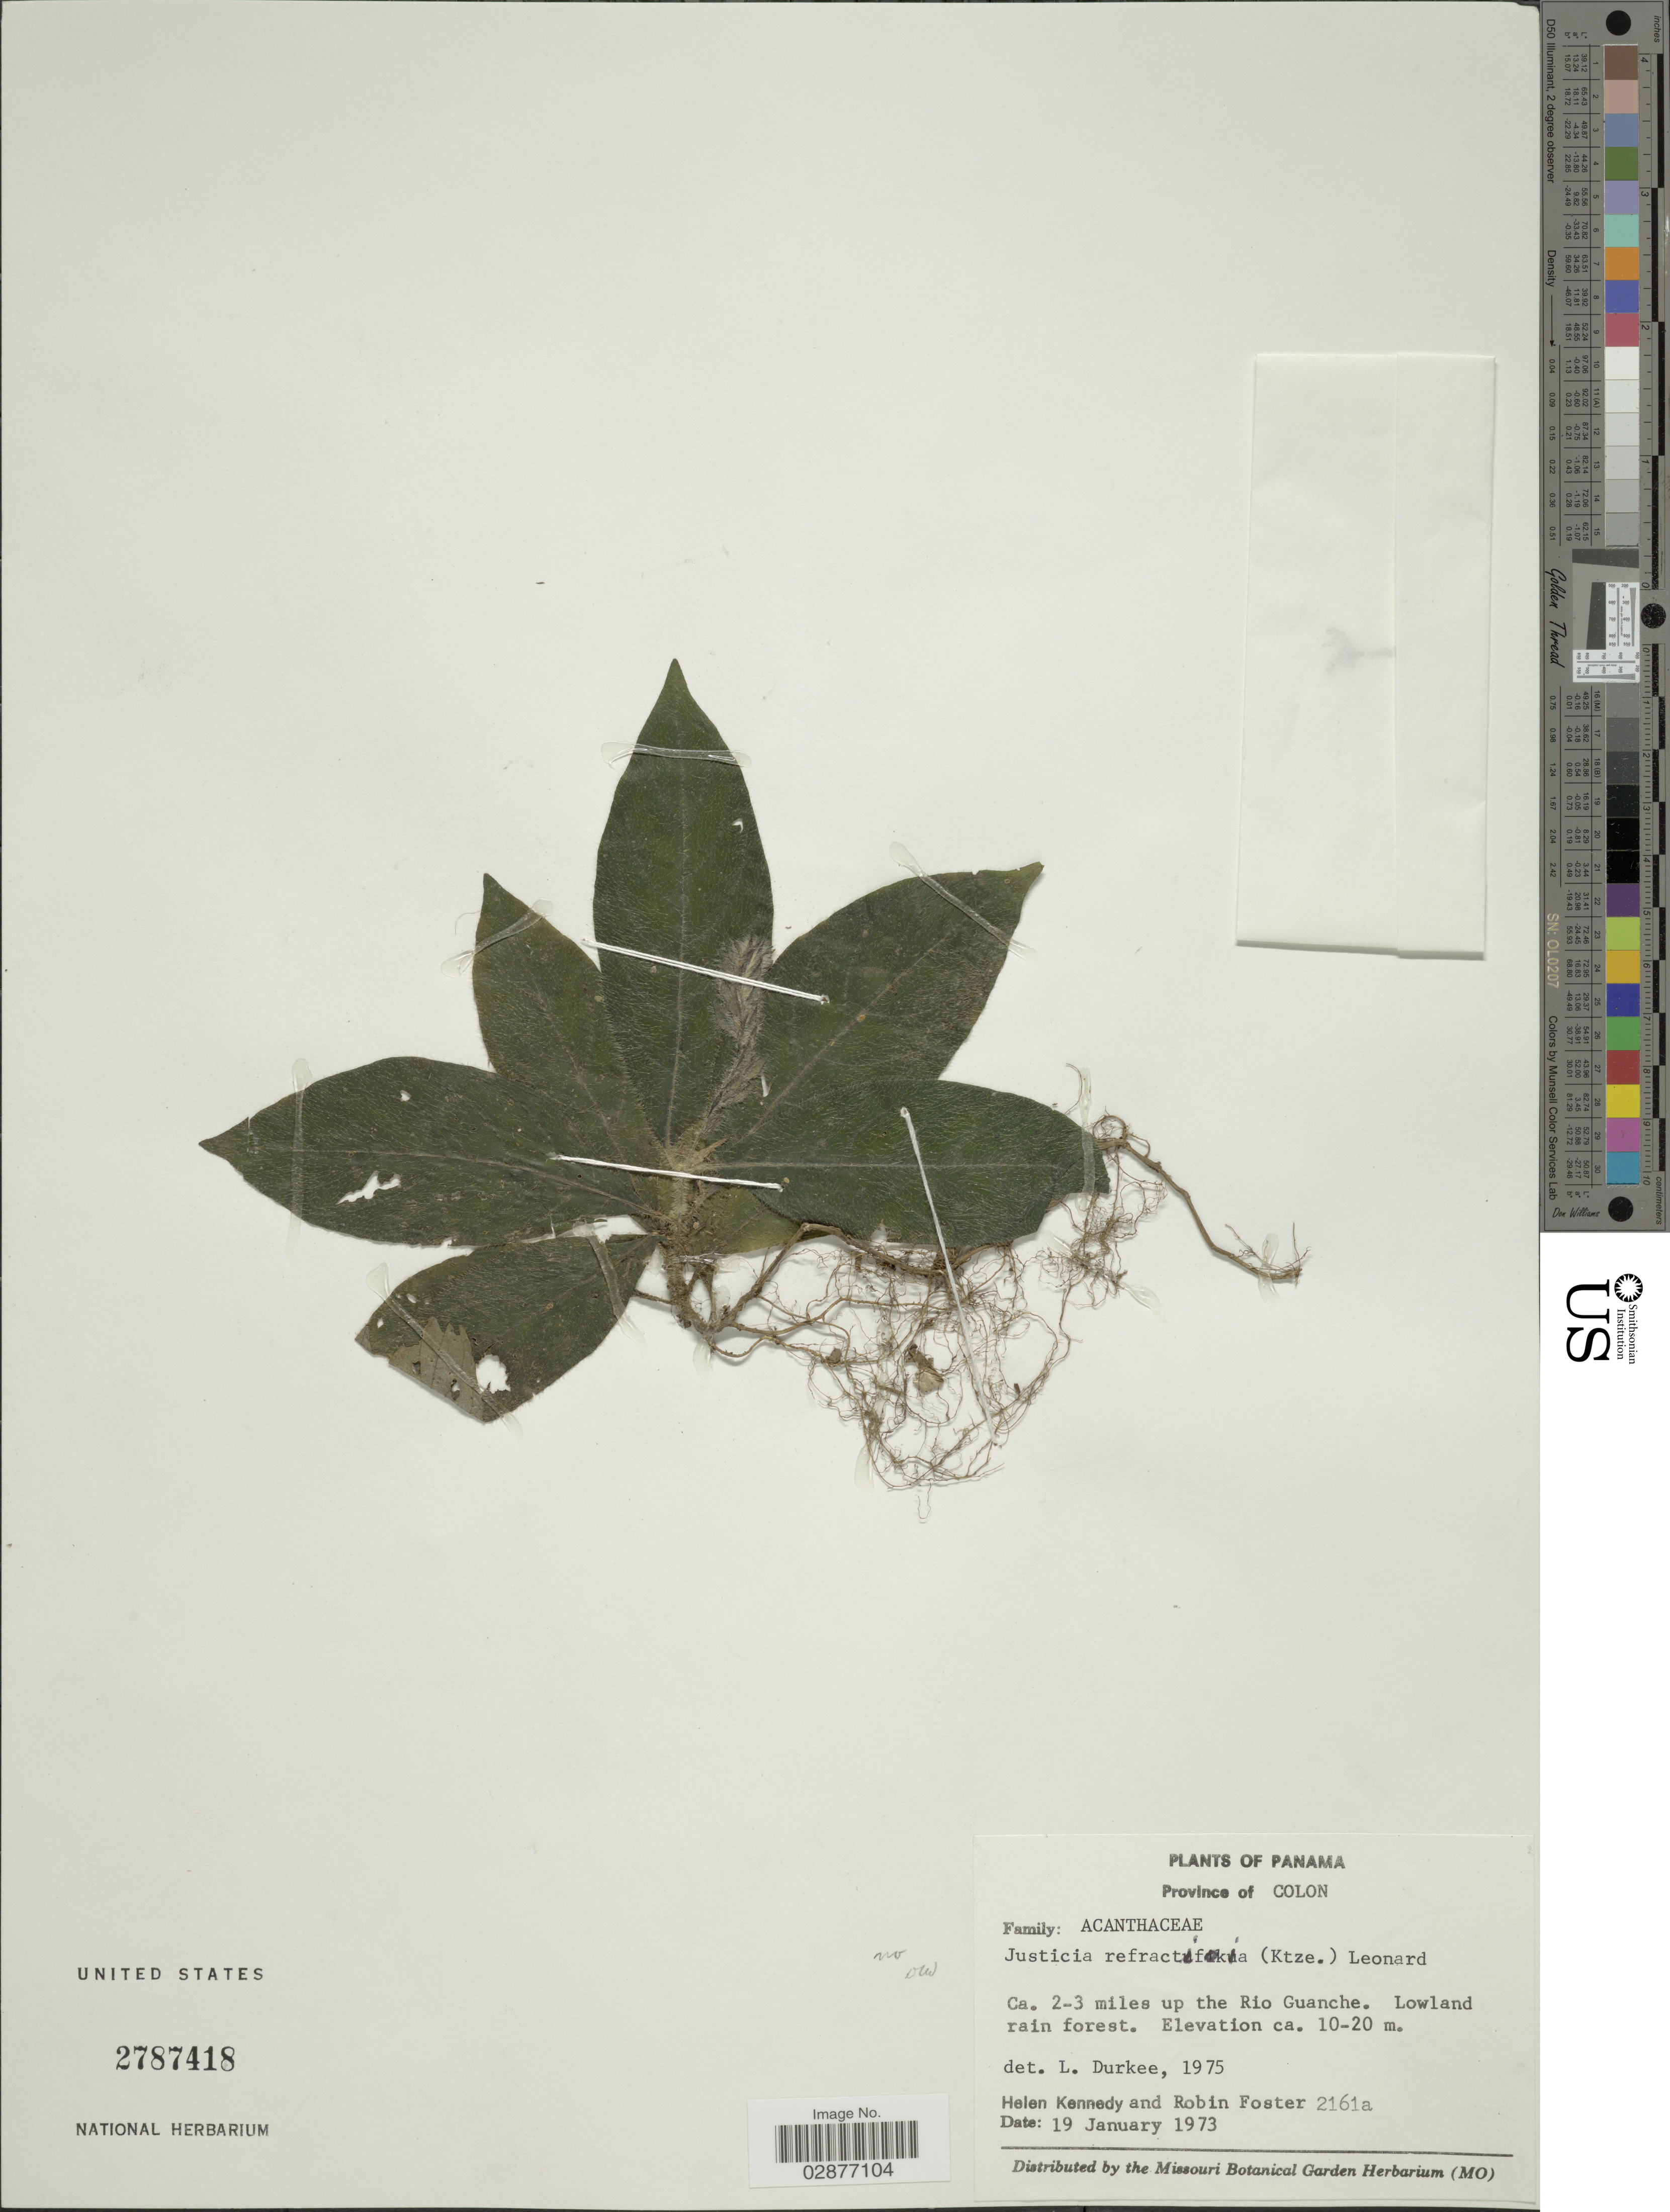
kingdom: Plantae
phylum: Tracheophyta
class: Magnoliopsida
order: Lamiales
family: Acanthaceae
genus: Justicia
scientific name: Justicia sp.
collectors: H. Kennedy & R. B. Foster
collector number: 2161a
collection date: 1973-01-19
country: Panama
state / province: Colón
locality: Ca. 2-3 miles up the Rio Guanche.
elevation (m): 10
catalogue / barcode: US 2787418